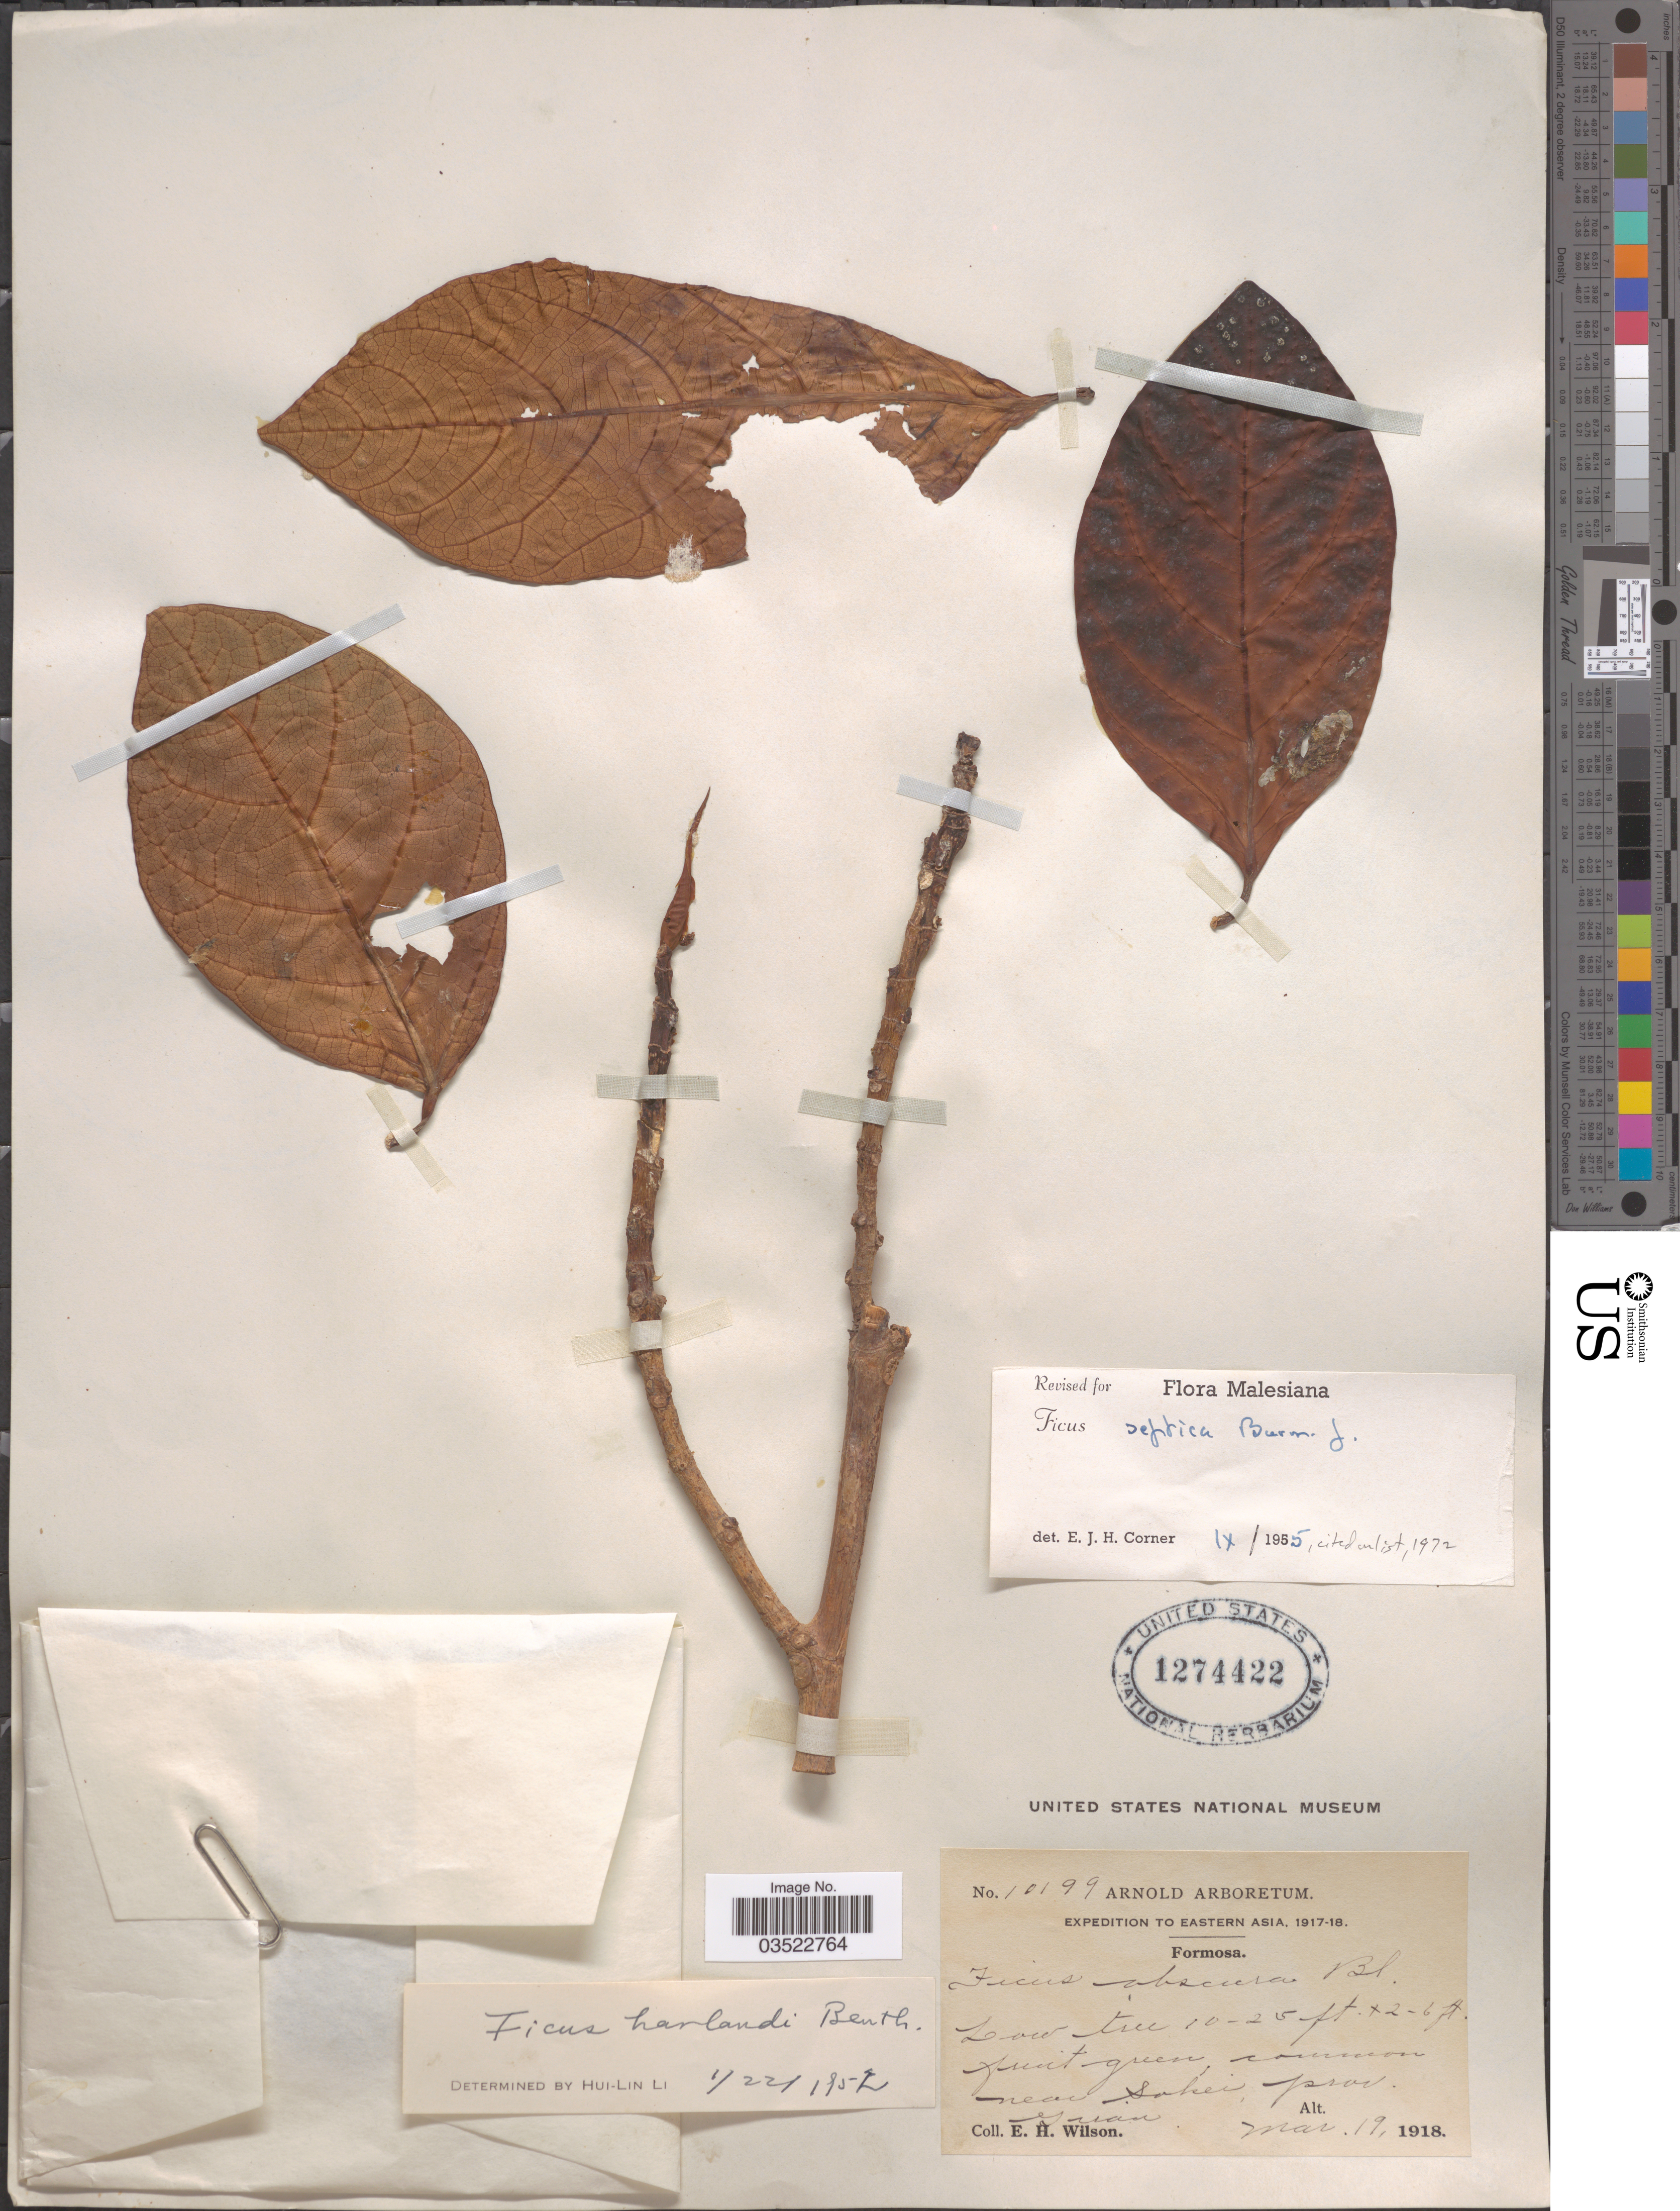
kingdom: Plantae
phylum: Tracheophyta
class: Magnoliopsida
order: Rosales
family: Moraceae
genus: Ficus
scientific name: Ficus septica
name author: Burm. f.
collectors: E. Wilson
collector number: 10199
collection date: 1918-03-19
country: Taiwan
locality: Expedition to Eastern Asia, 1917-18. Formosa. Near Sohei, prov. Giran.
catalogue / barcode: US 1274422